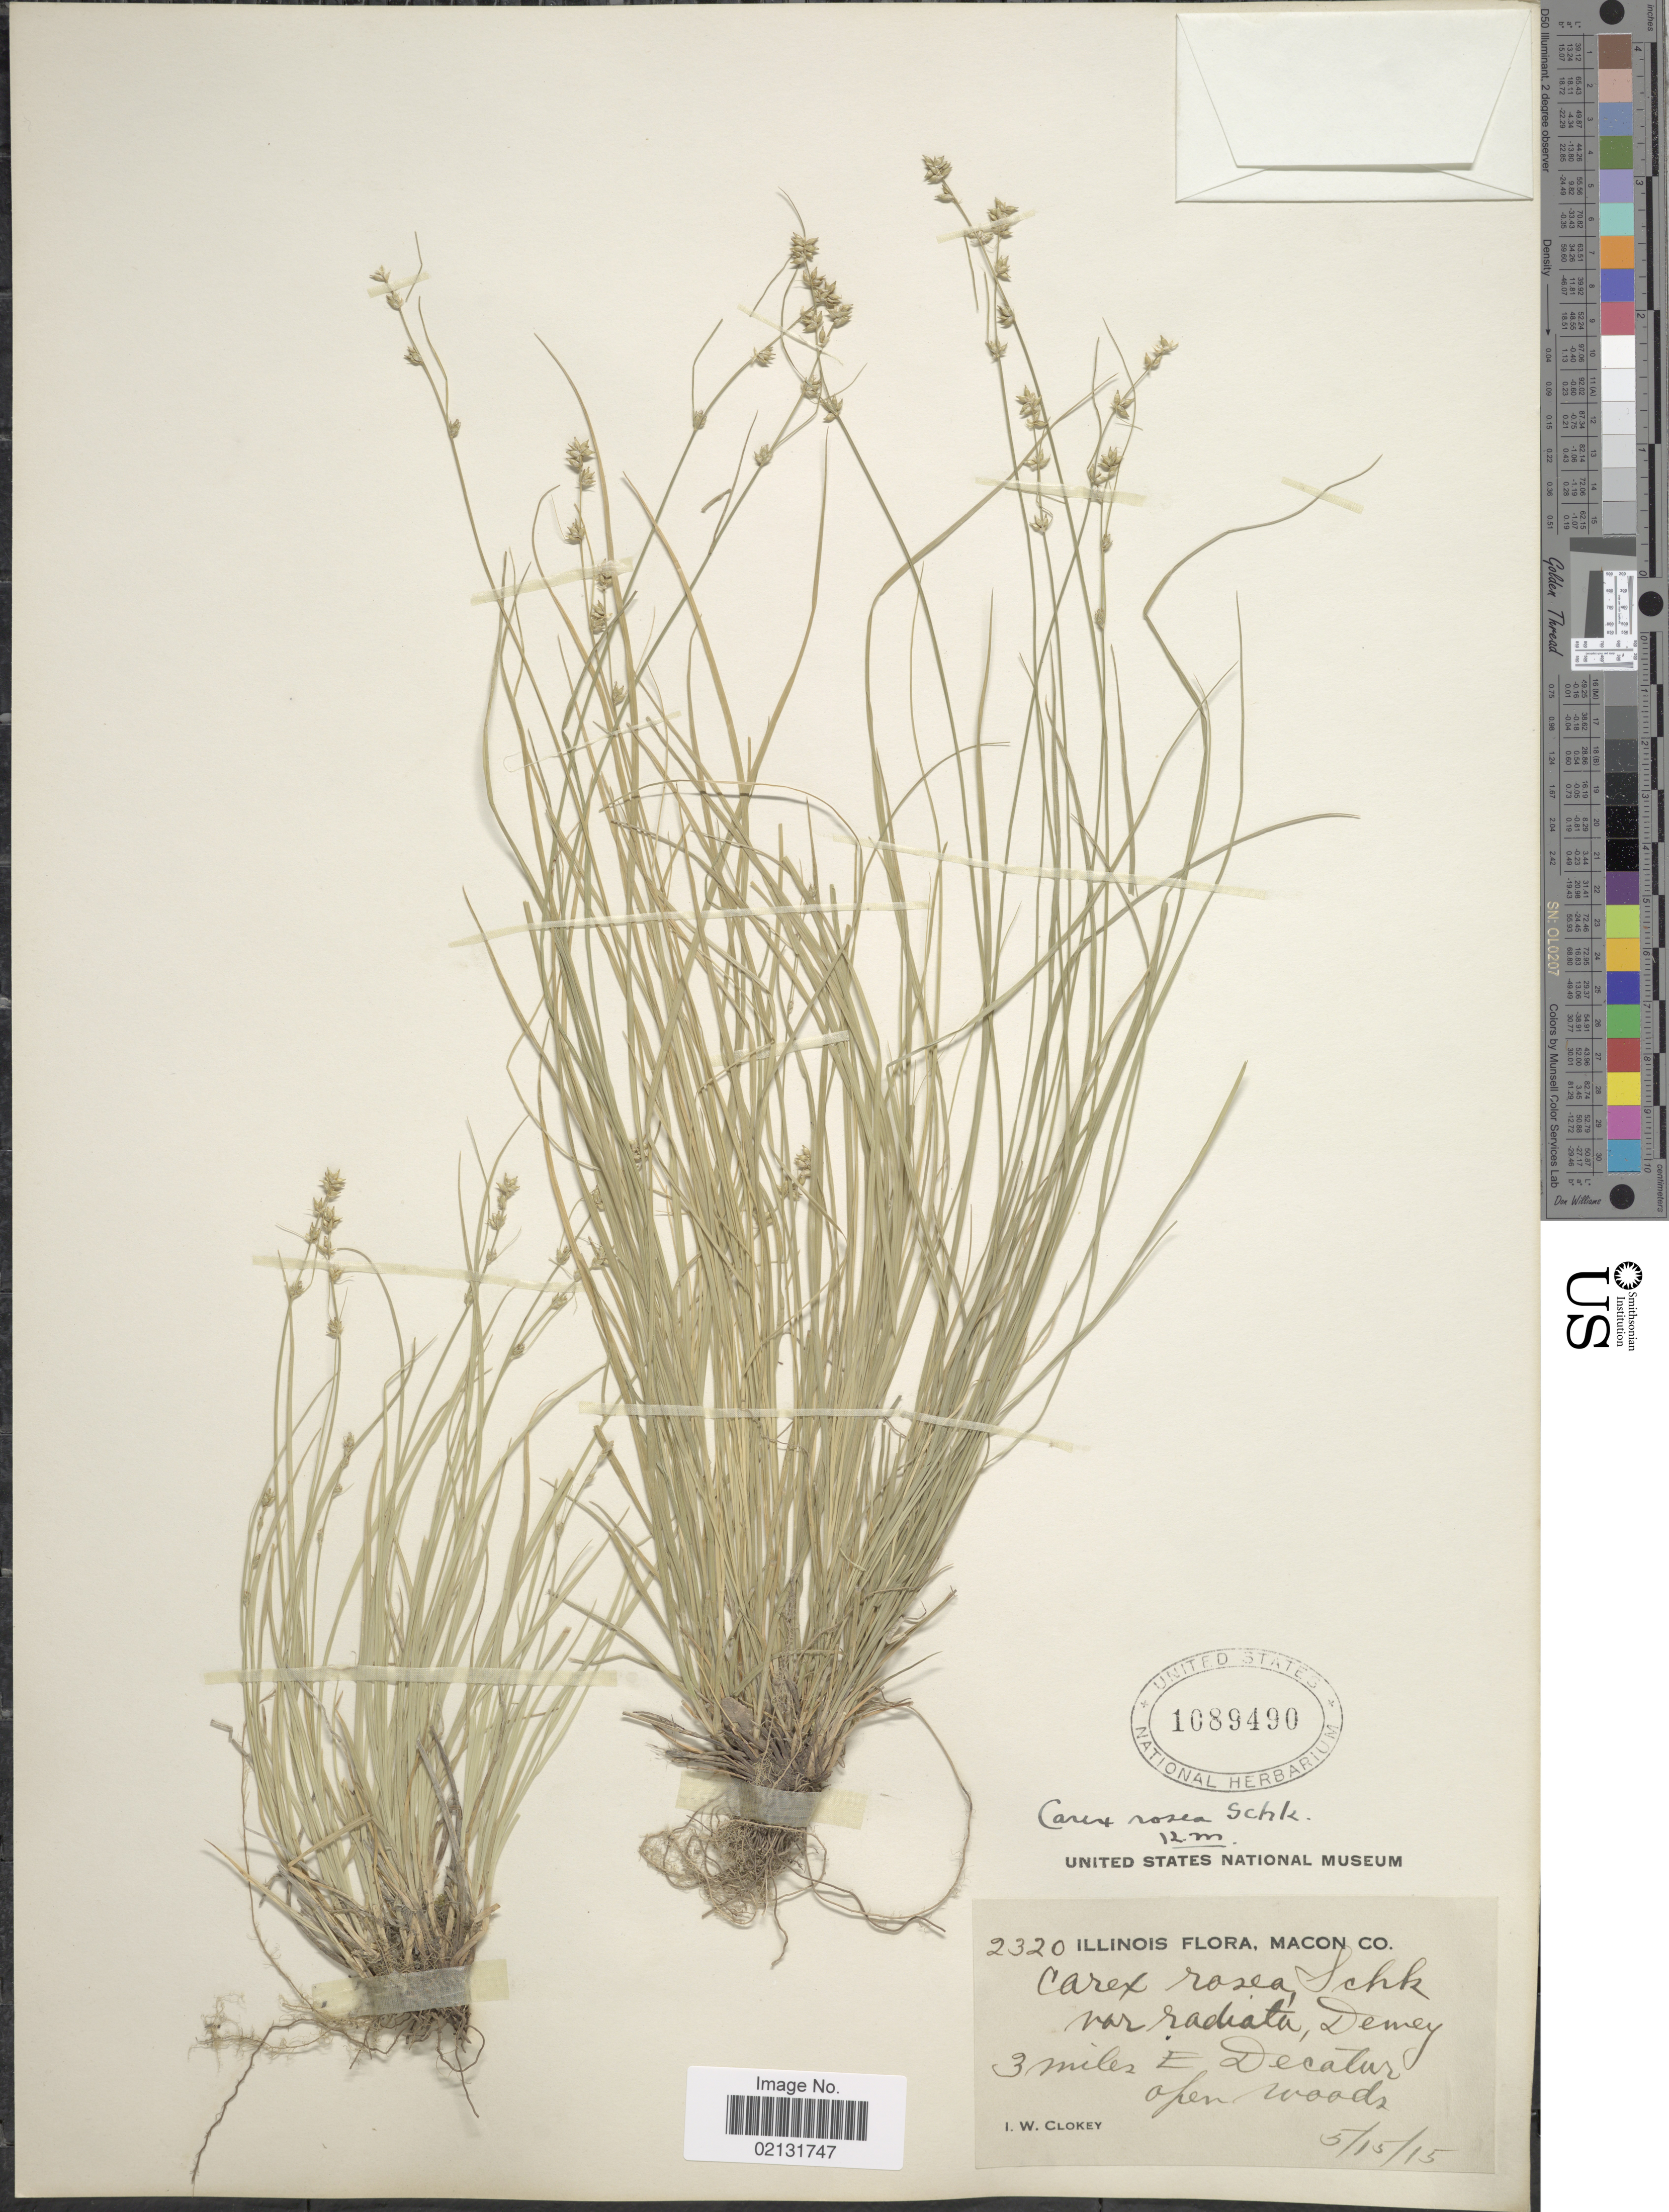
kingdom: Plantae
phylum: Tracheophyta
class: Liliopsida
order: Poales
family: Cyperaceae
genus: Carex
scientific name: Carex rosea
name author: Willd.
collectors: I. W. Clokey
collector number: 2320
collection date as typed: Transcribed d/m/y: 15/5/15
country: United States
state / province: Illinois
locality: Macon Co., 3 miles E Decatur, open woods.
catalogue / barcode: US 1089490